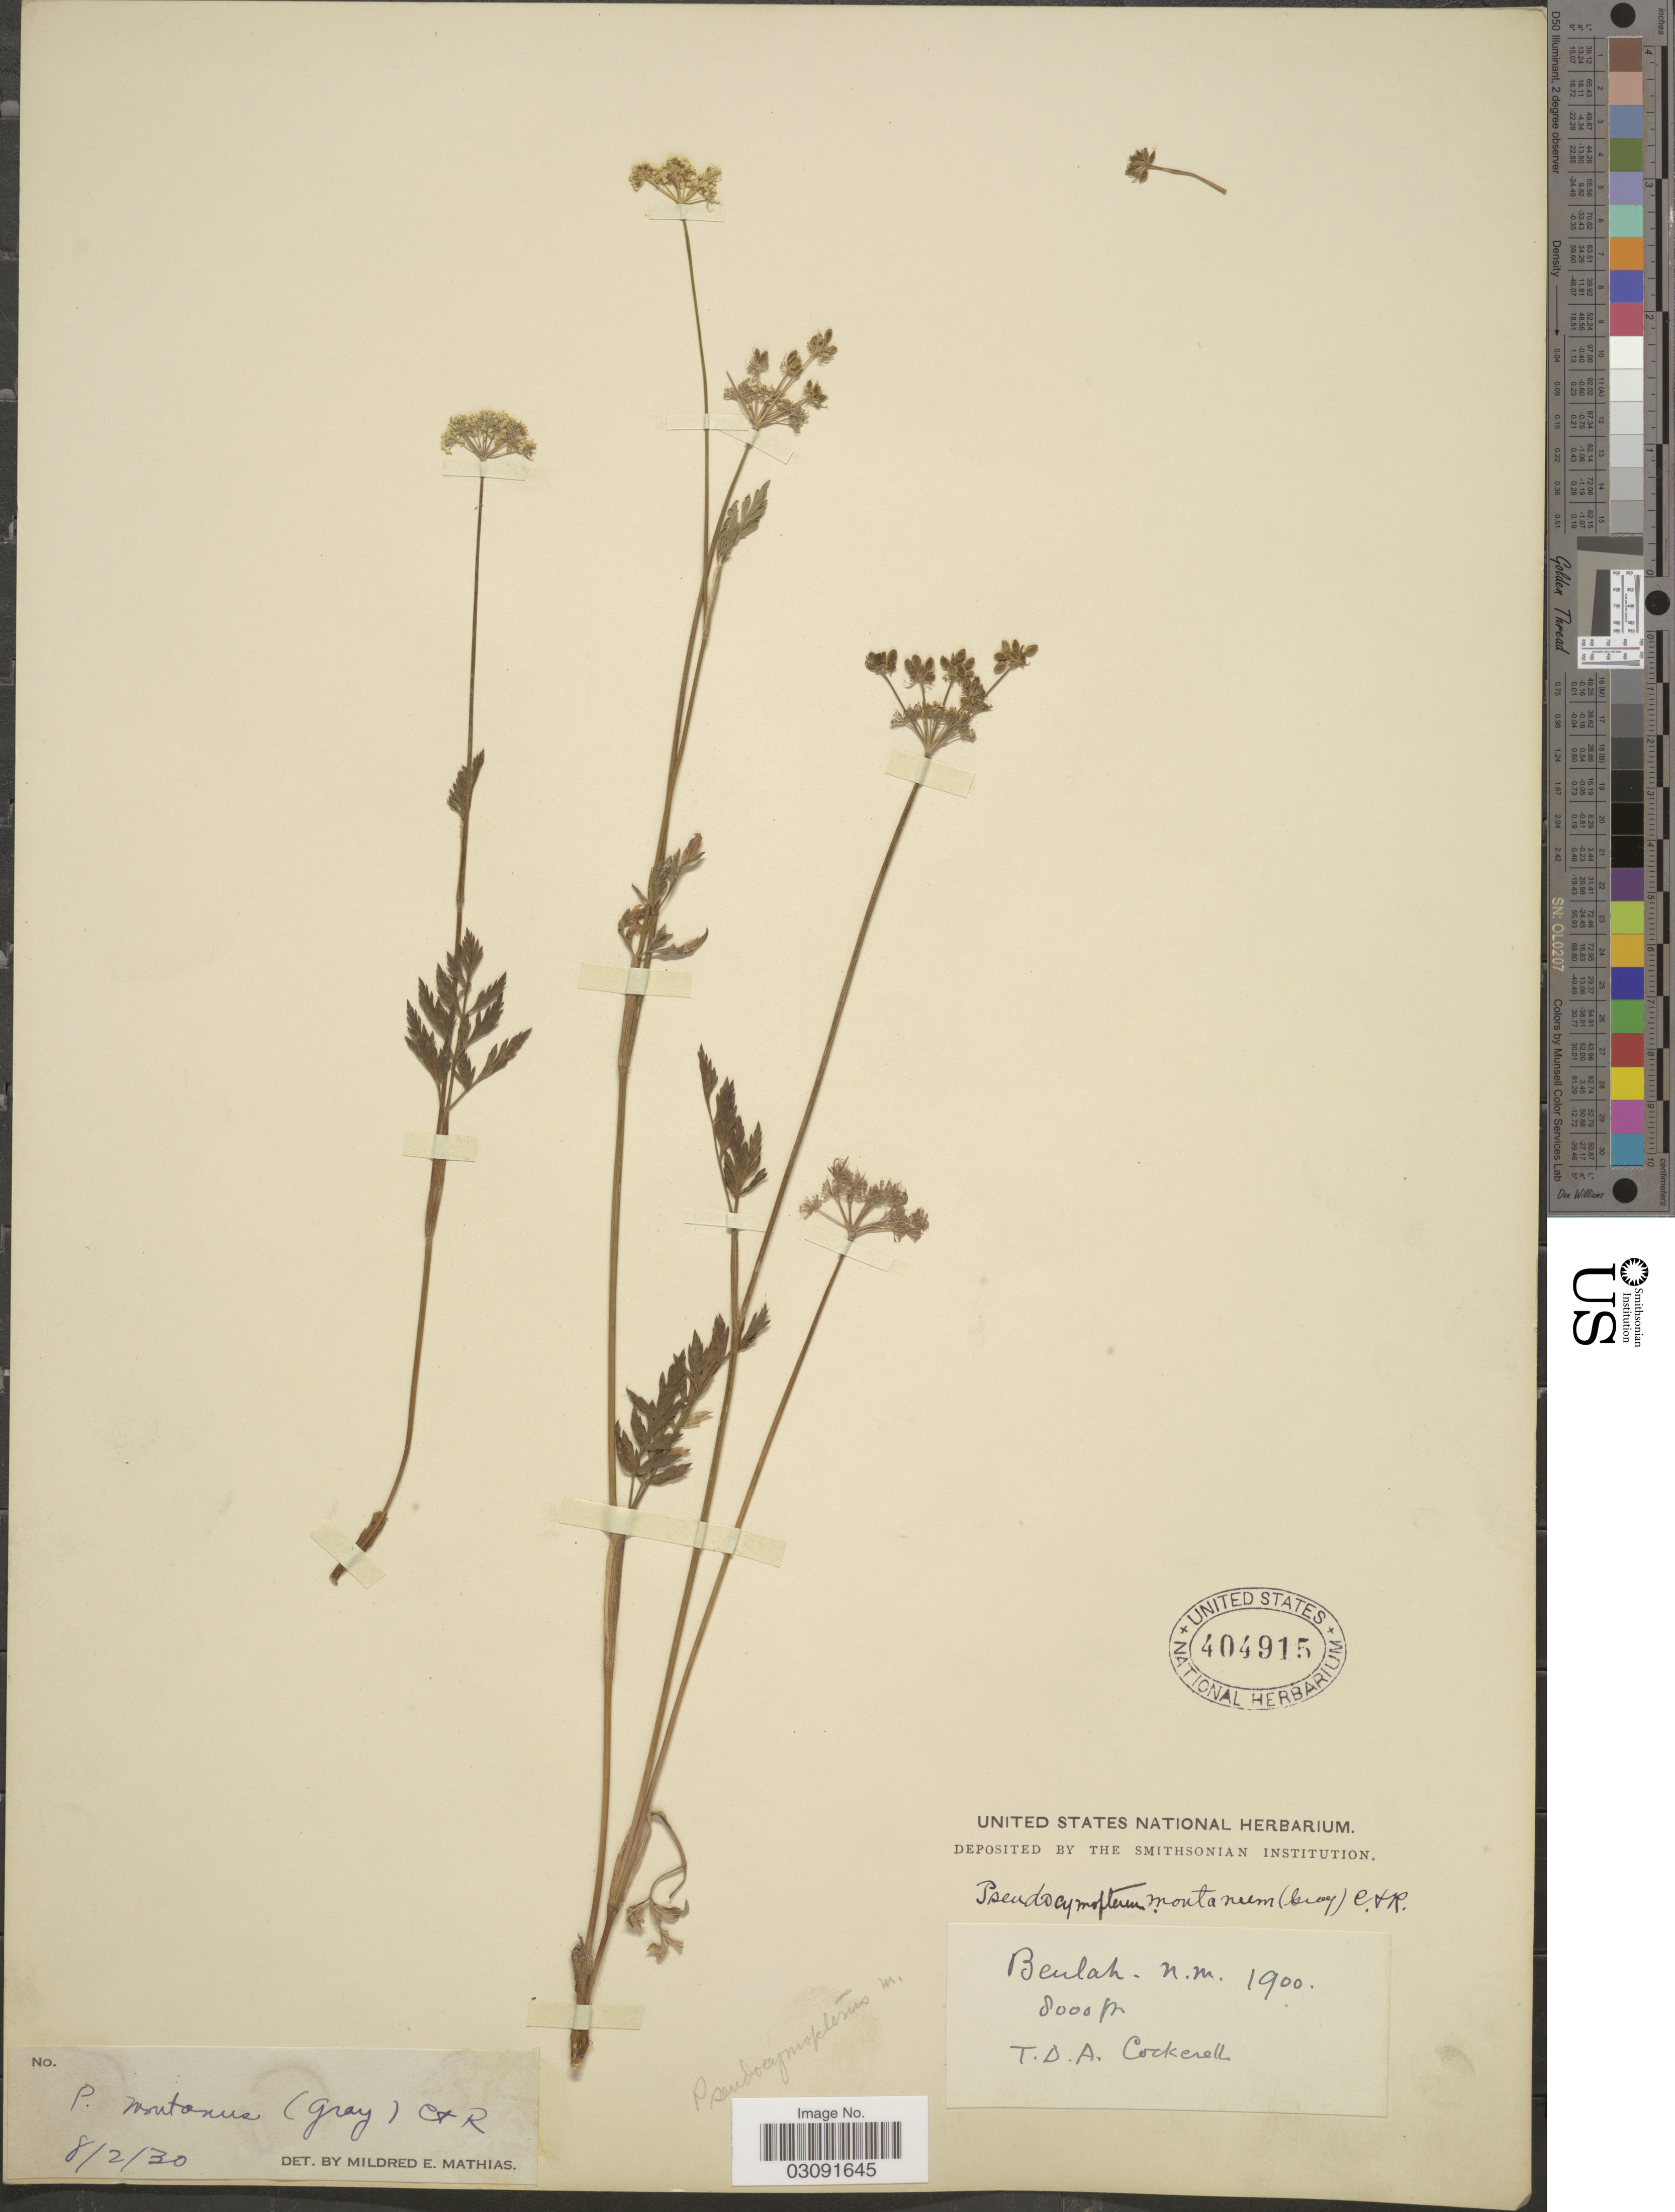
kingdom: Plantae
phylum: Tracheophyta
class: Magnoliopsida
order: Apiales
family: Apiaceae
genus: Pseudocymopterus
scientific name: Pseudocymopterus montanus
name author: (A. Gray) J.M. Coult. & Rose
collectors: T. Cockerell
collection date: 1900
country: United States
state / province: New Mexico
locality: Beulah.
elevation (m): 2438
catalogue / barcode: US 404915